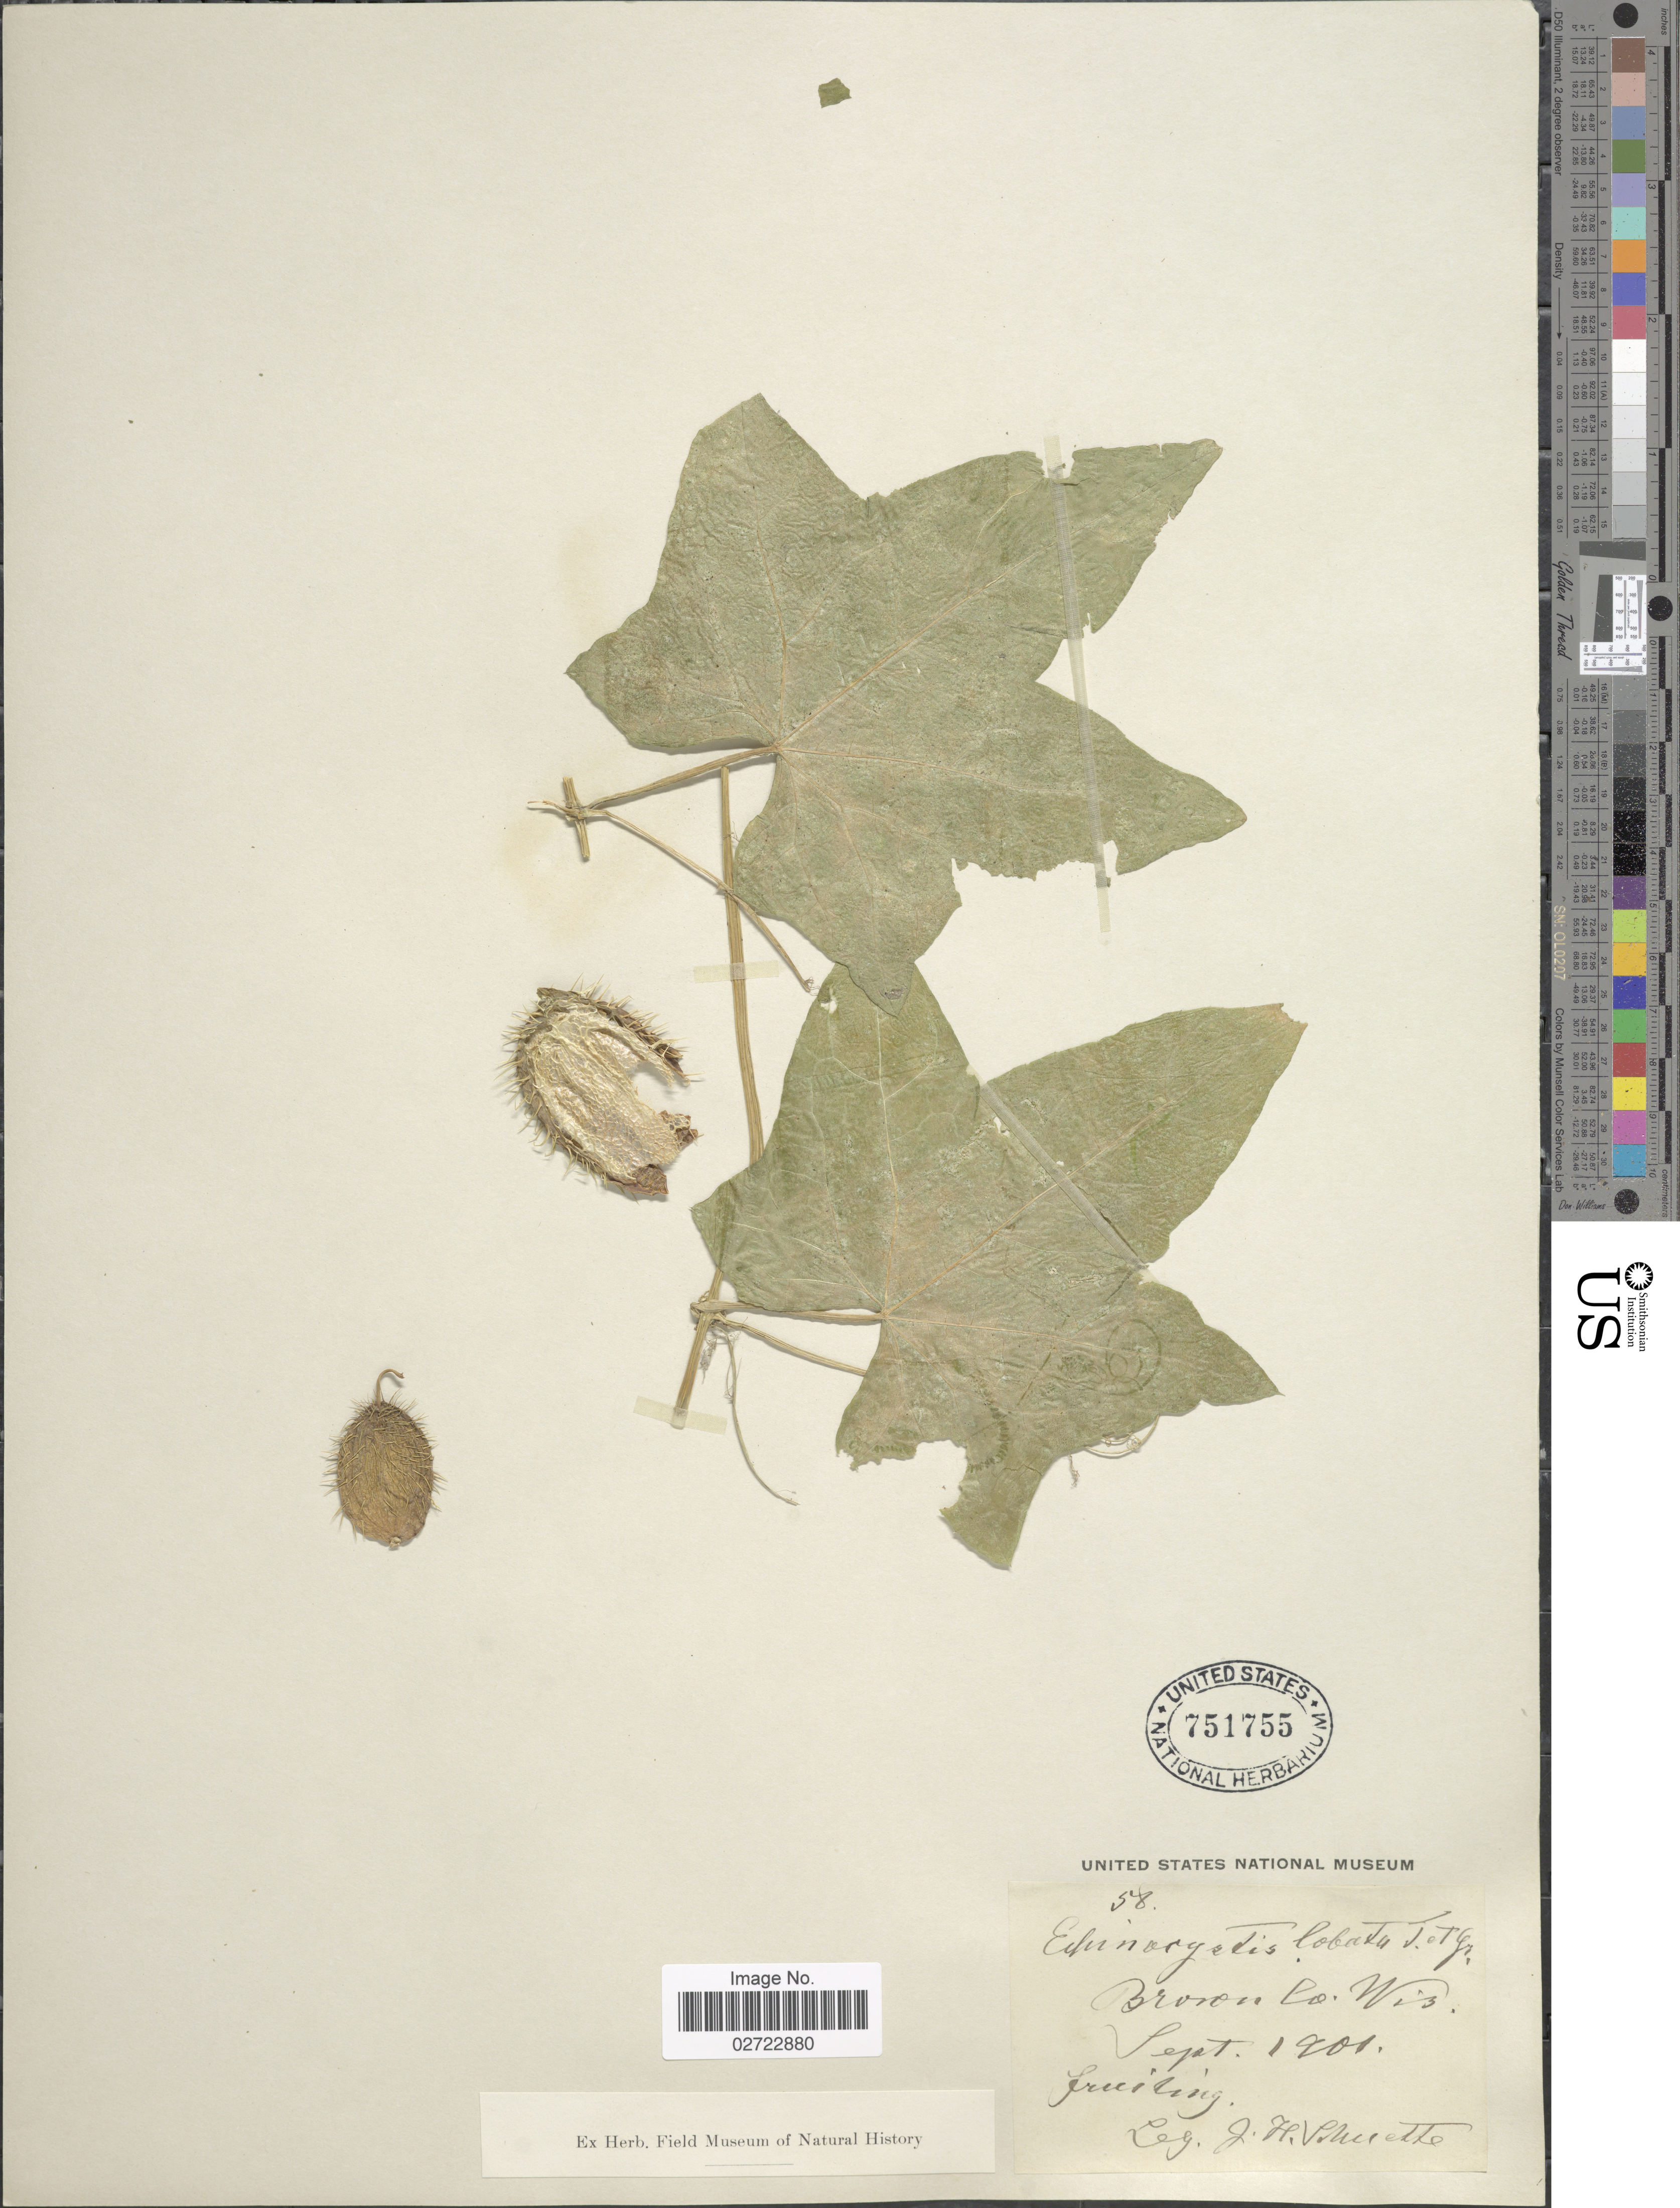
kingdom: Plantae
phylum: Tracheophyta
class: Magnoliopsida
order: Cucurbitales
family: Cucurbitaceae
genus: Echinocystis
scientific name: Echinocystis lobata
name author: (Michx.) Torr. & A. Gray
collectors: J. H. Schuette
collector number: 58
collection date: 1901-09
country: United States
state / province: Wisconsin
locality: Brown Co.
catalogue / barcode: US 751755